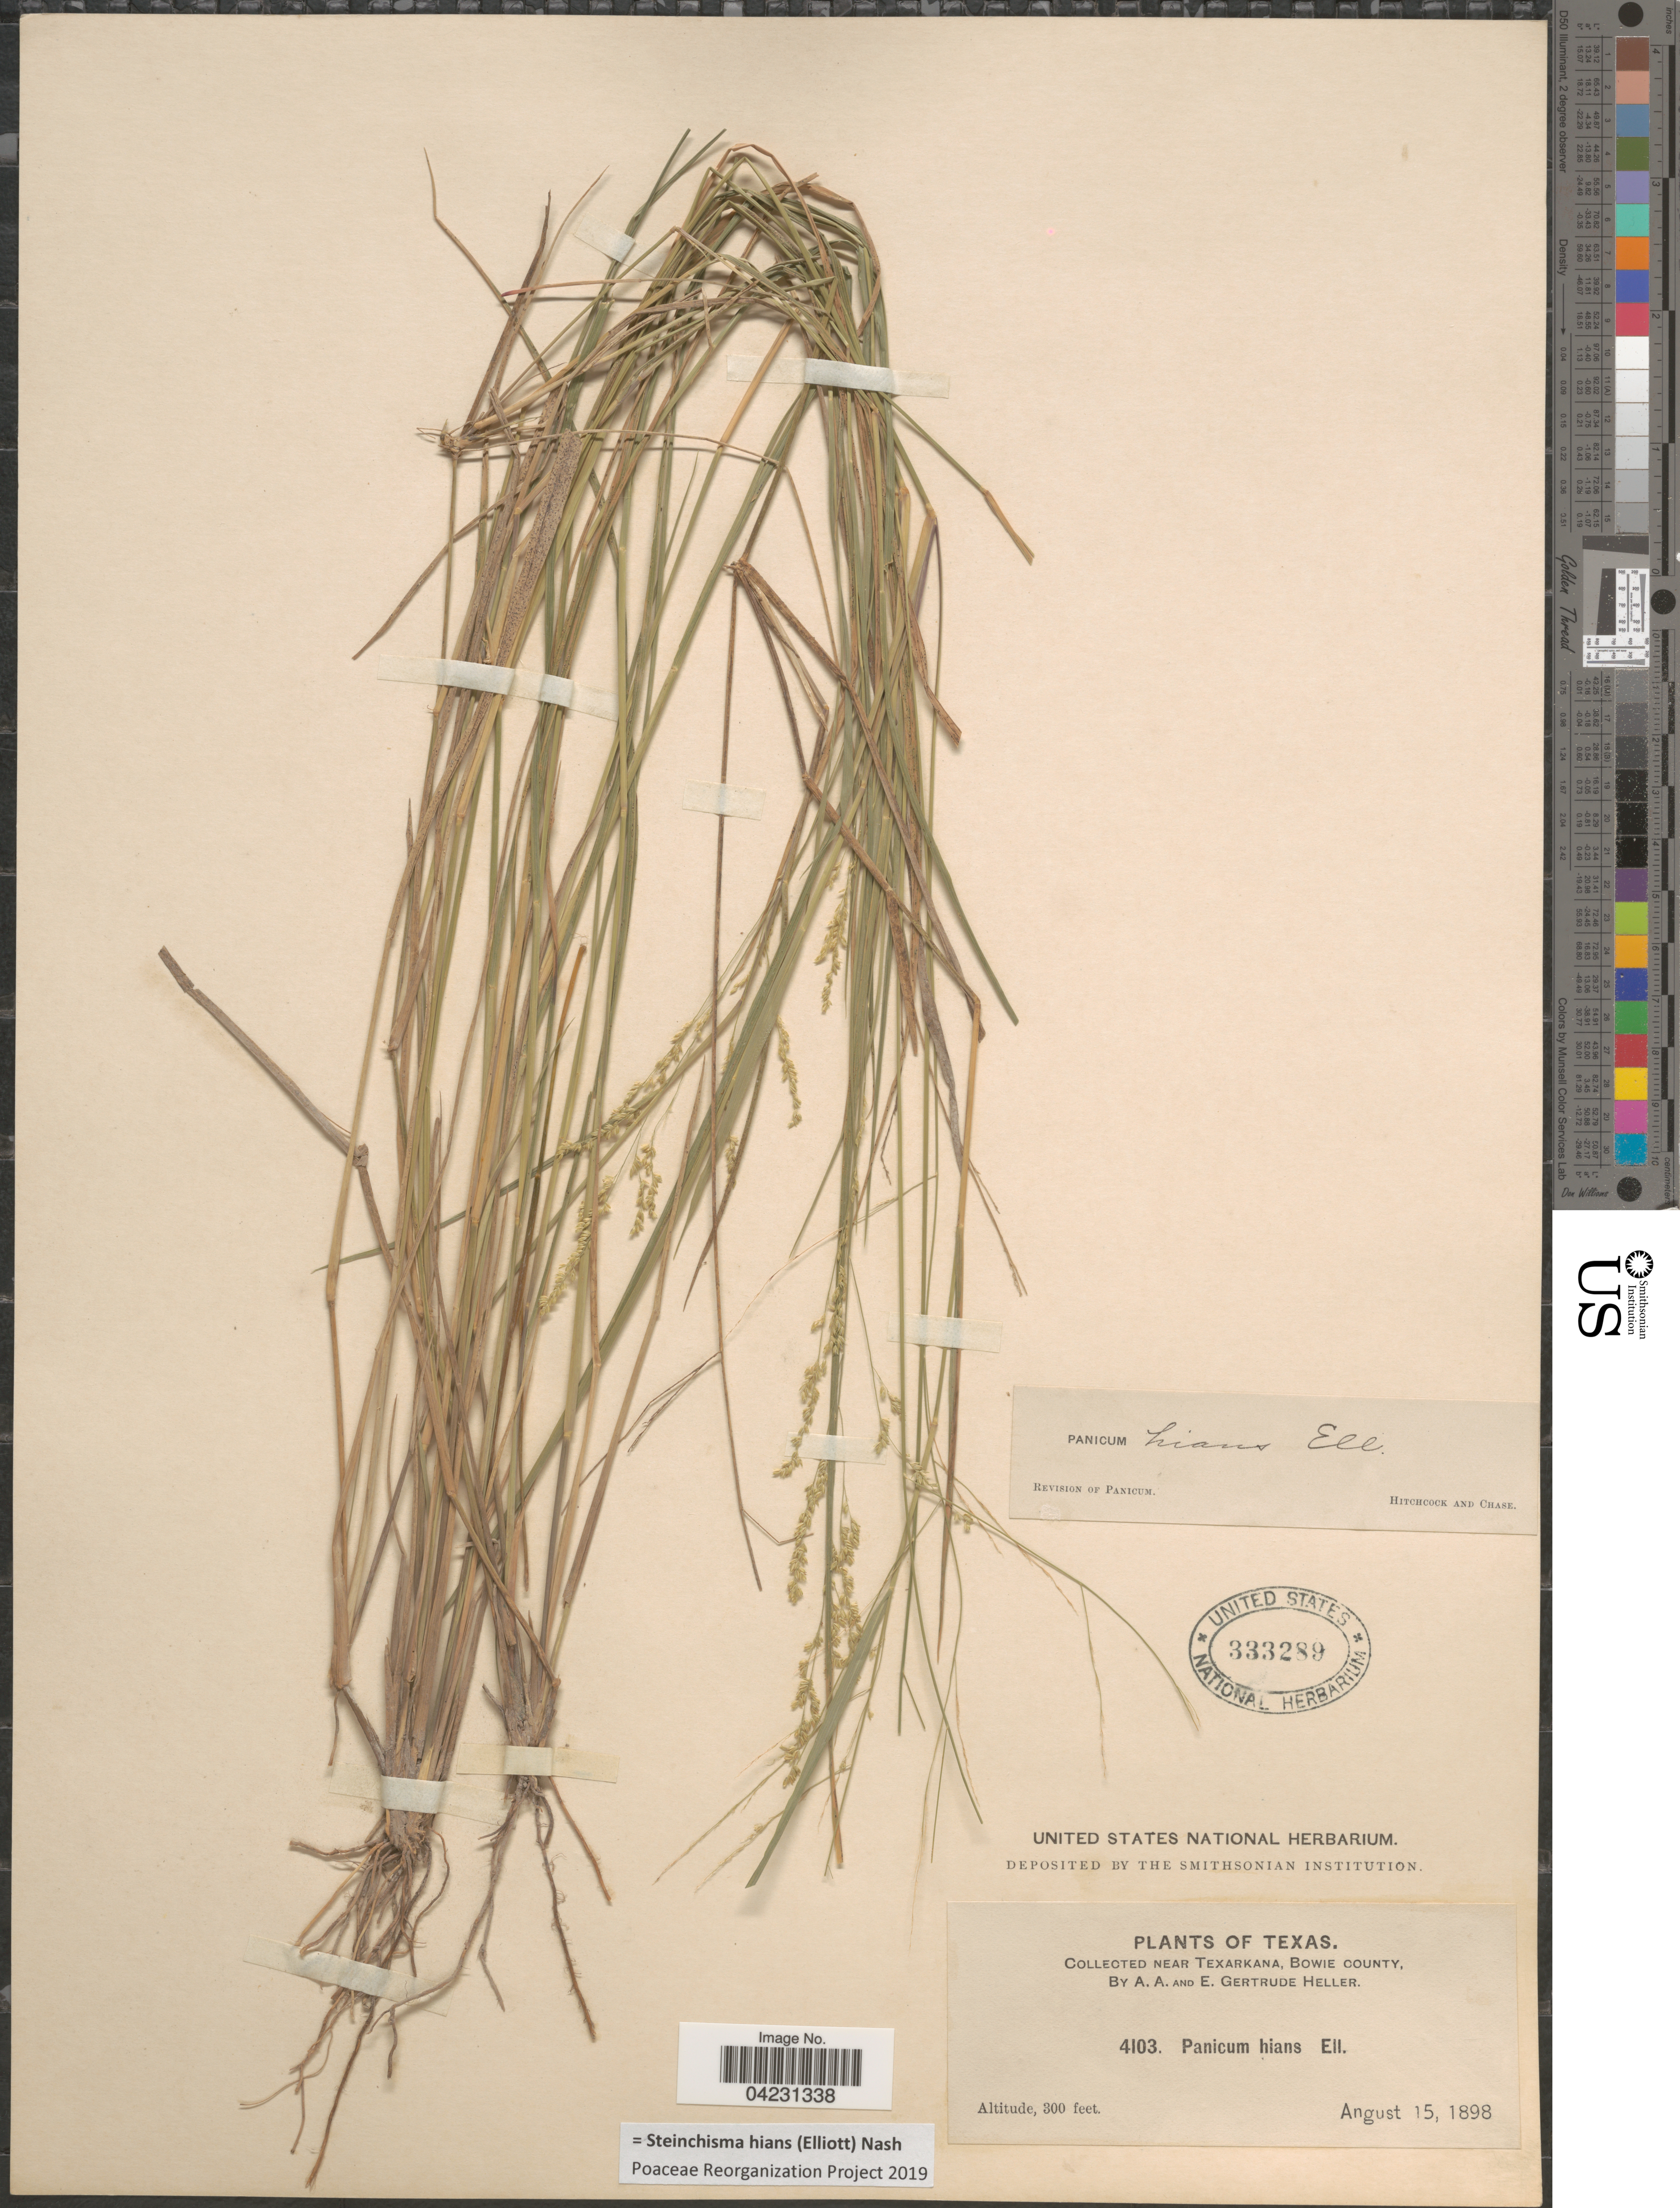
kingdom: Plantae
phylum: Tracheophyta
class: Liliopsida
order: Poales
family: Poaceae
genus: Steinchisma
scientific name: Steinchisma hians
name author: (Elliott) Nash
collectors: A. A. Heller & E. G. Heller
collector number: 4103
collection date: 1898-08-15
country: United States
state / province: Texas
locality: Near Texarkana, Bowie County.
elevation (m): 91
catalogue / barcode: US 333289